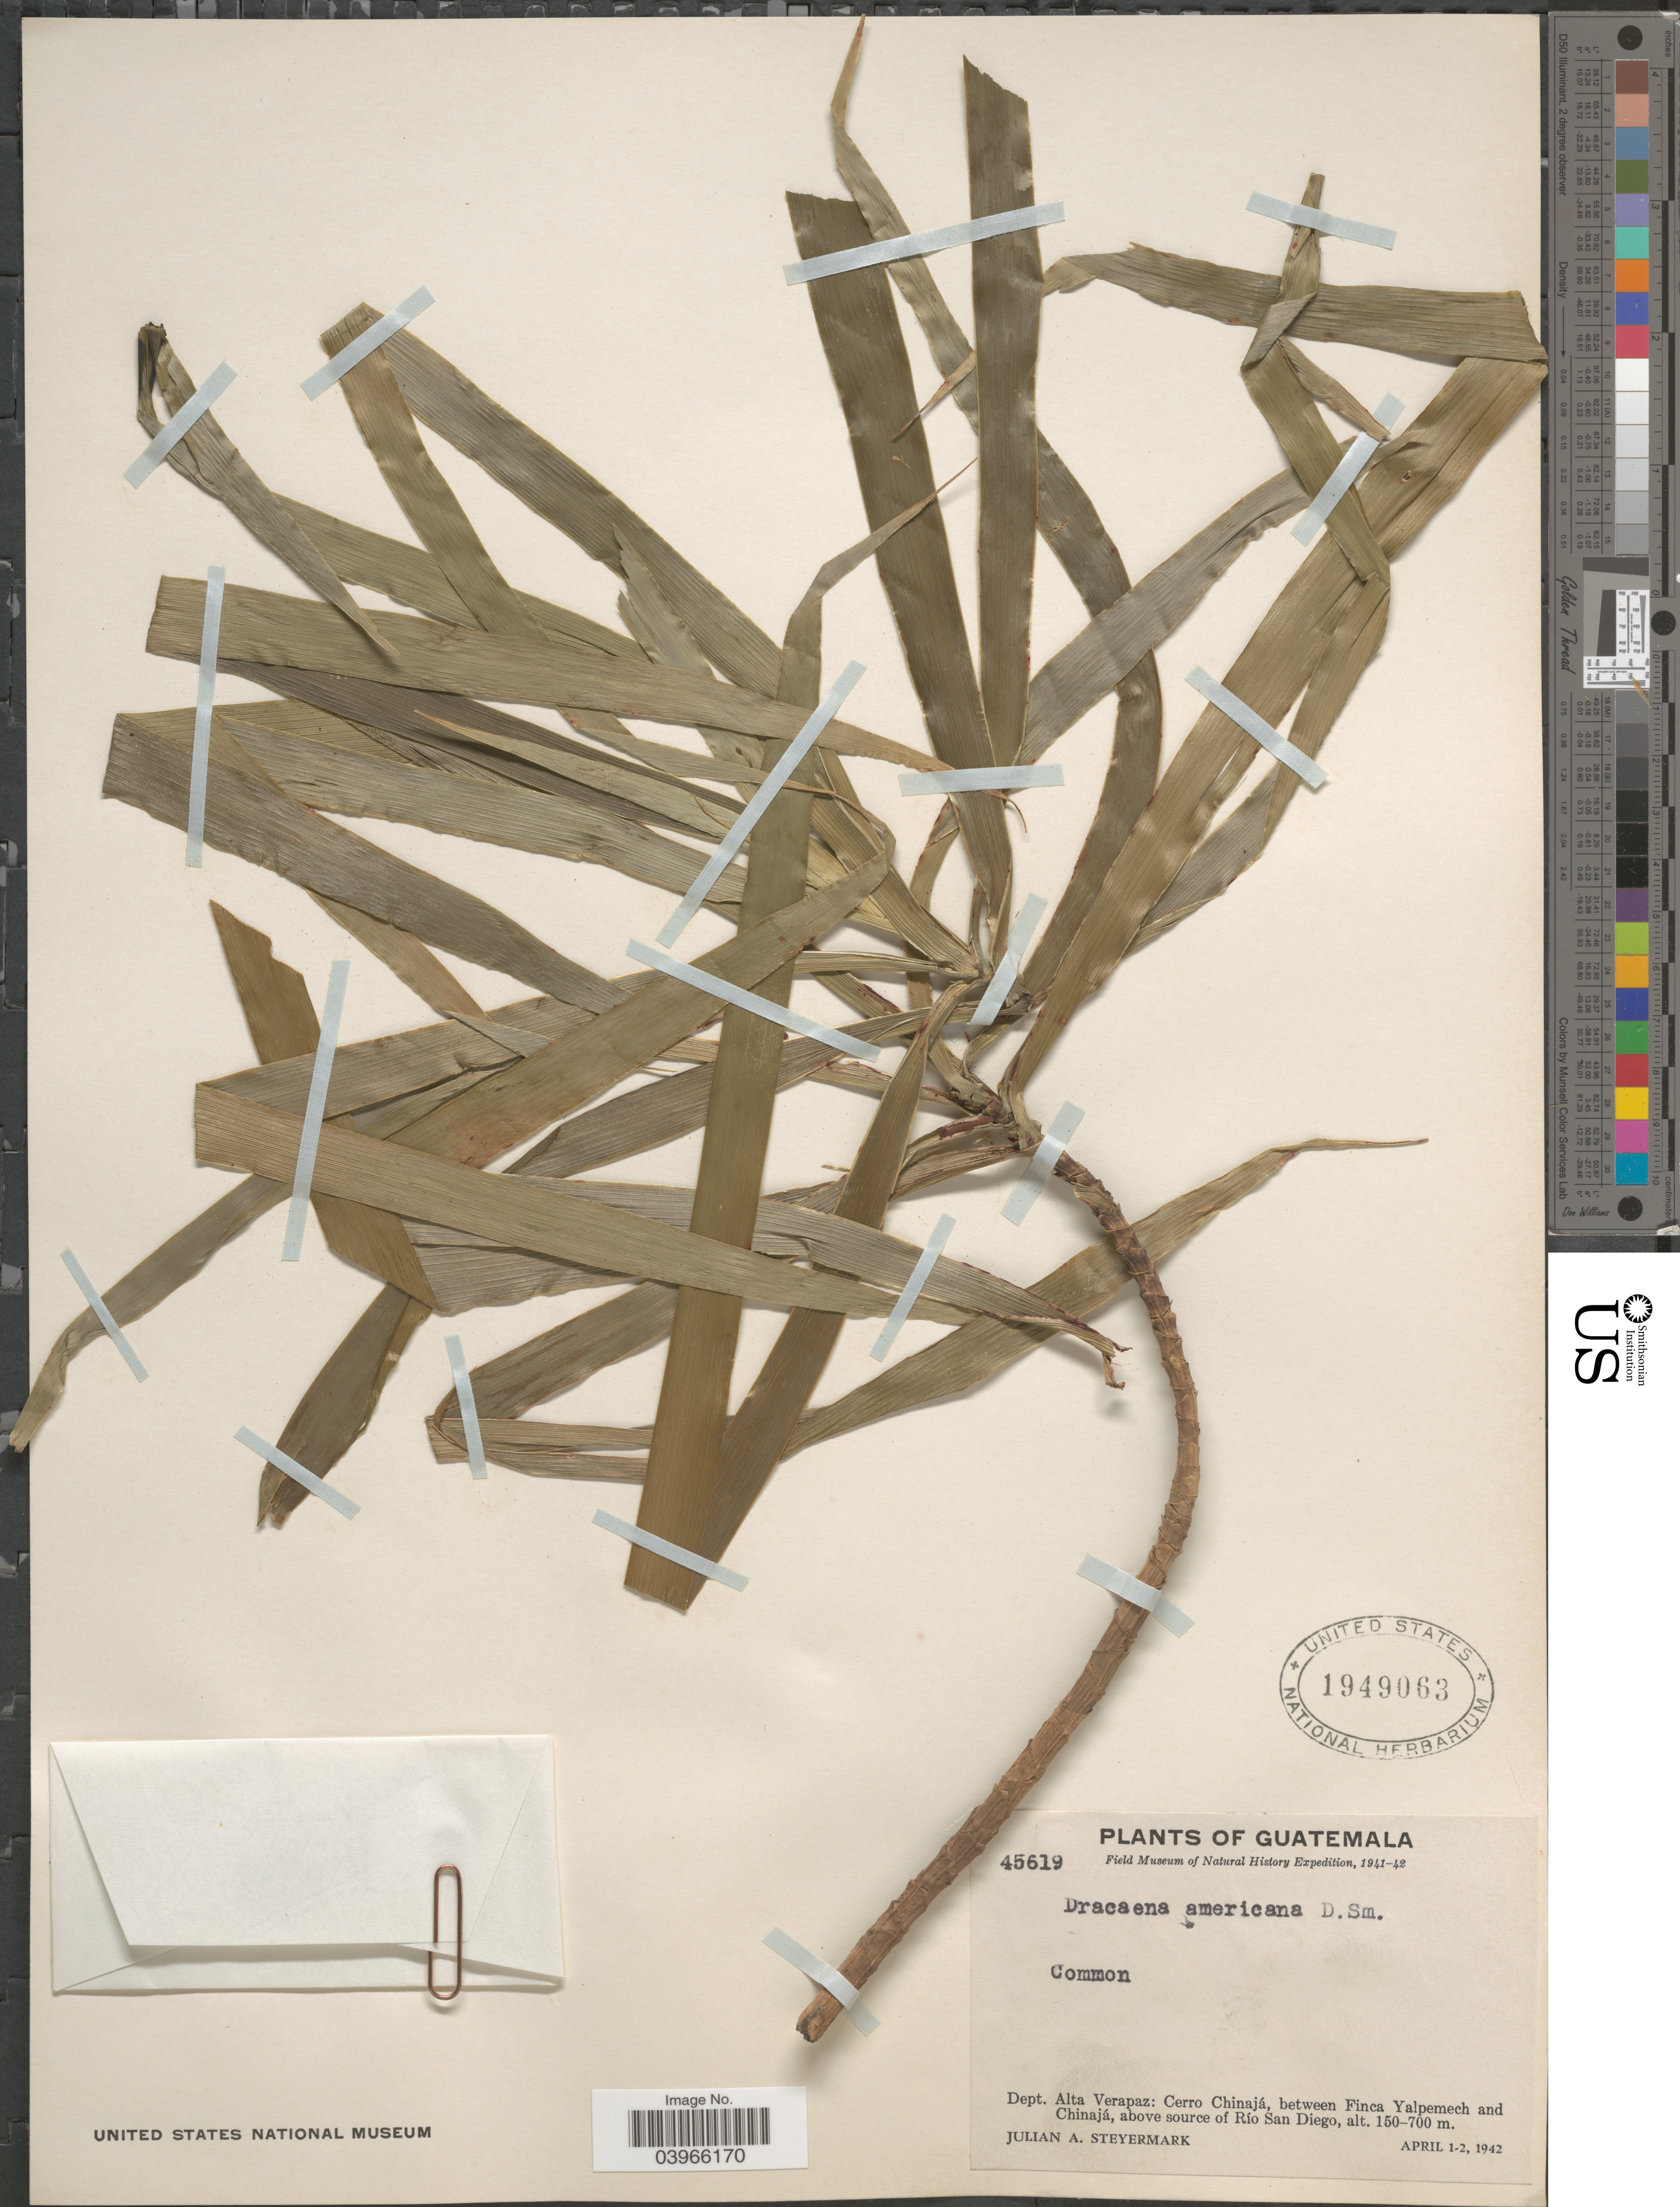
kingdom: Plantae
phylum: Tracheophyta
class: Liliopsida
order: Asparagales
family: Asparagaceae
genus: Dracaena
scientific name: Dracaena americana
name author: Donn. Sm. in Sarg.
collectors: J. Steyermark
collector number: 45619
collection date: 1942-04-01/1942-04-02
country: Guatemala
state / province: Alta Verapaz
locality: Dept. Alta Verapaz: Cerro Chinajá, between Finca Yalpemech and Chinajá, above source of Río San Diego.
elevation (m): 150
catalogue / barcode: US 1949063